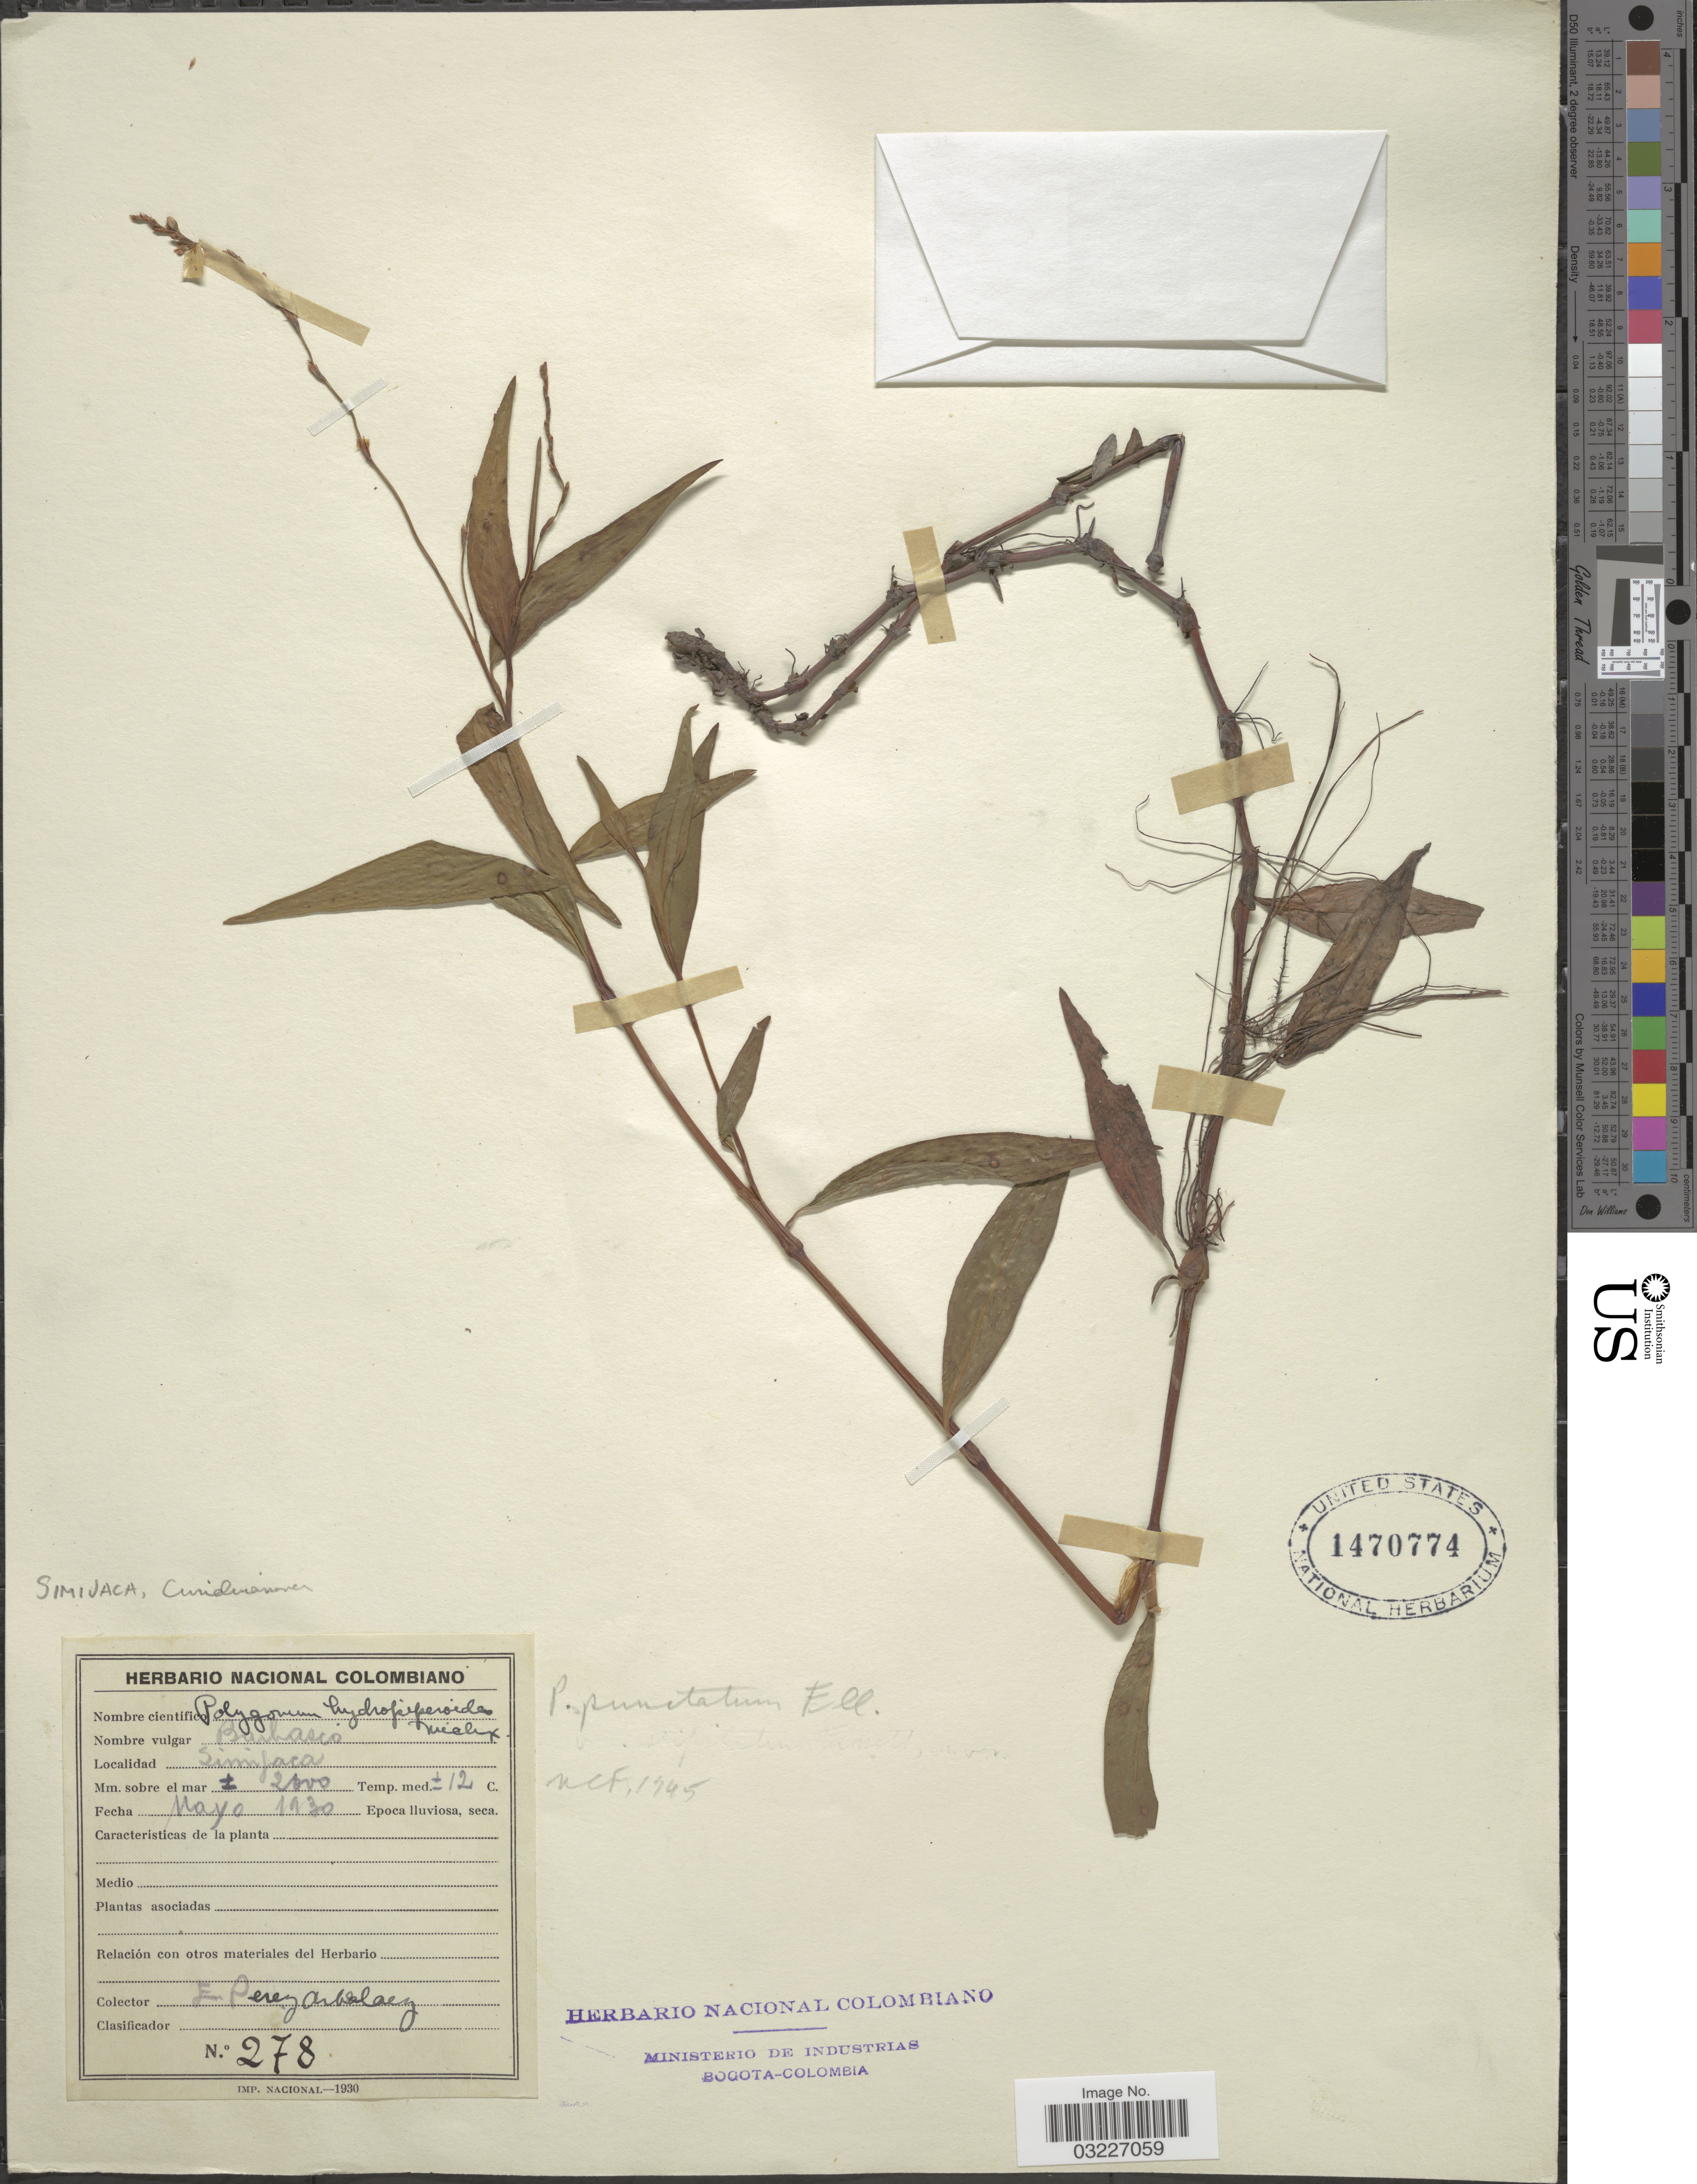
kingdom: Plantae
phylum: Tracheophyta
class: Magnoliopsida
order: Caryophyllales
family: Polygonaceae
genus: Polygonum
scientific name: Polygonum opelousanum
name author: Riddell ex Small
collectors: E. Pérez Arbeláez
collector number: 278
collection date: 1930-05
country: Colombia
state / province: Cundinamarca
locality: Simijaca.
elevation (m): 2000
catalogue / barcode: US 1470774